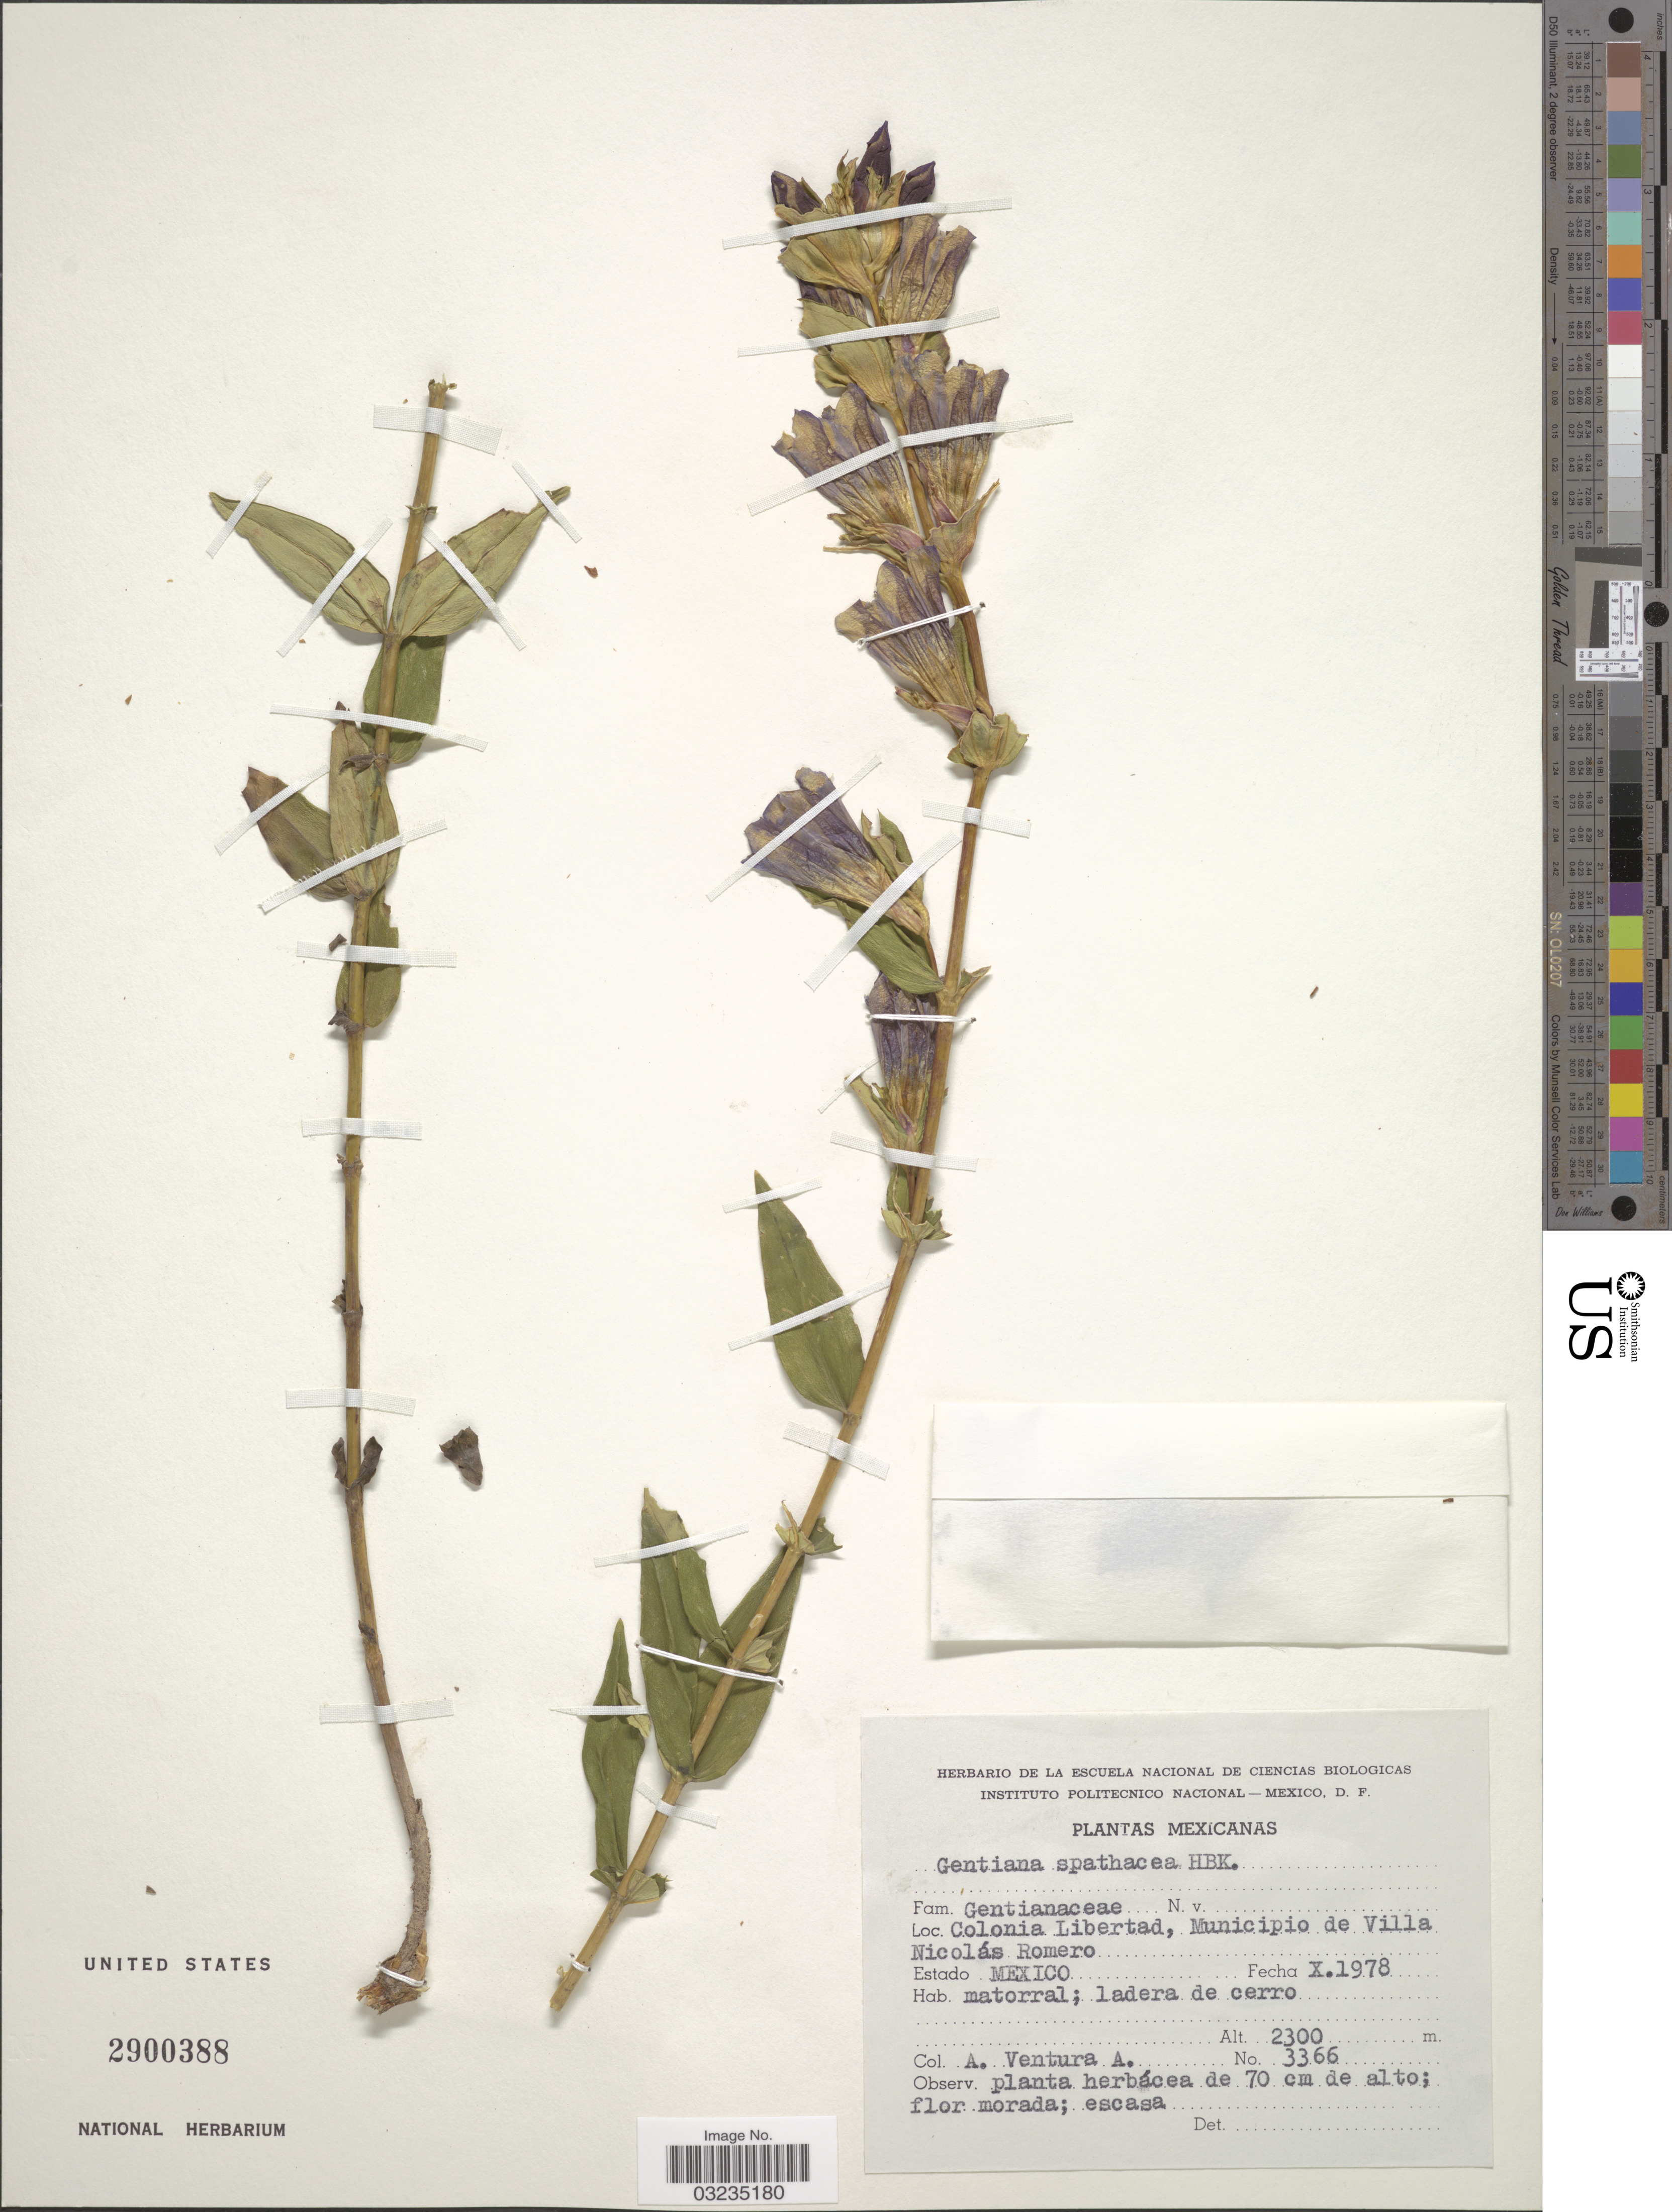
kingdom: Plantae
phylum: Tracheophyta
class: Magnoliopsida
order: Gentianales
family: Gentianaceae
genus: Gentiana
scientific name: Gentiana spathacea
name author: Kunth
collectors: A. Ventura A.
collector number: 3366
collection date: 1978-10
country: Mexico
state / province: México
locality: Colonia Libertad, Municipio de Villa Nicolás Romero. Estado Mexico.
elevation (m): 2300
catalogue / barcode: US 2900388